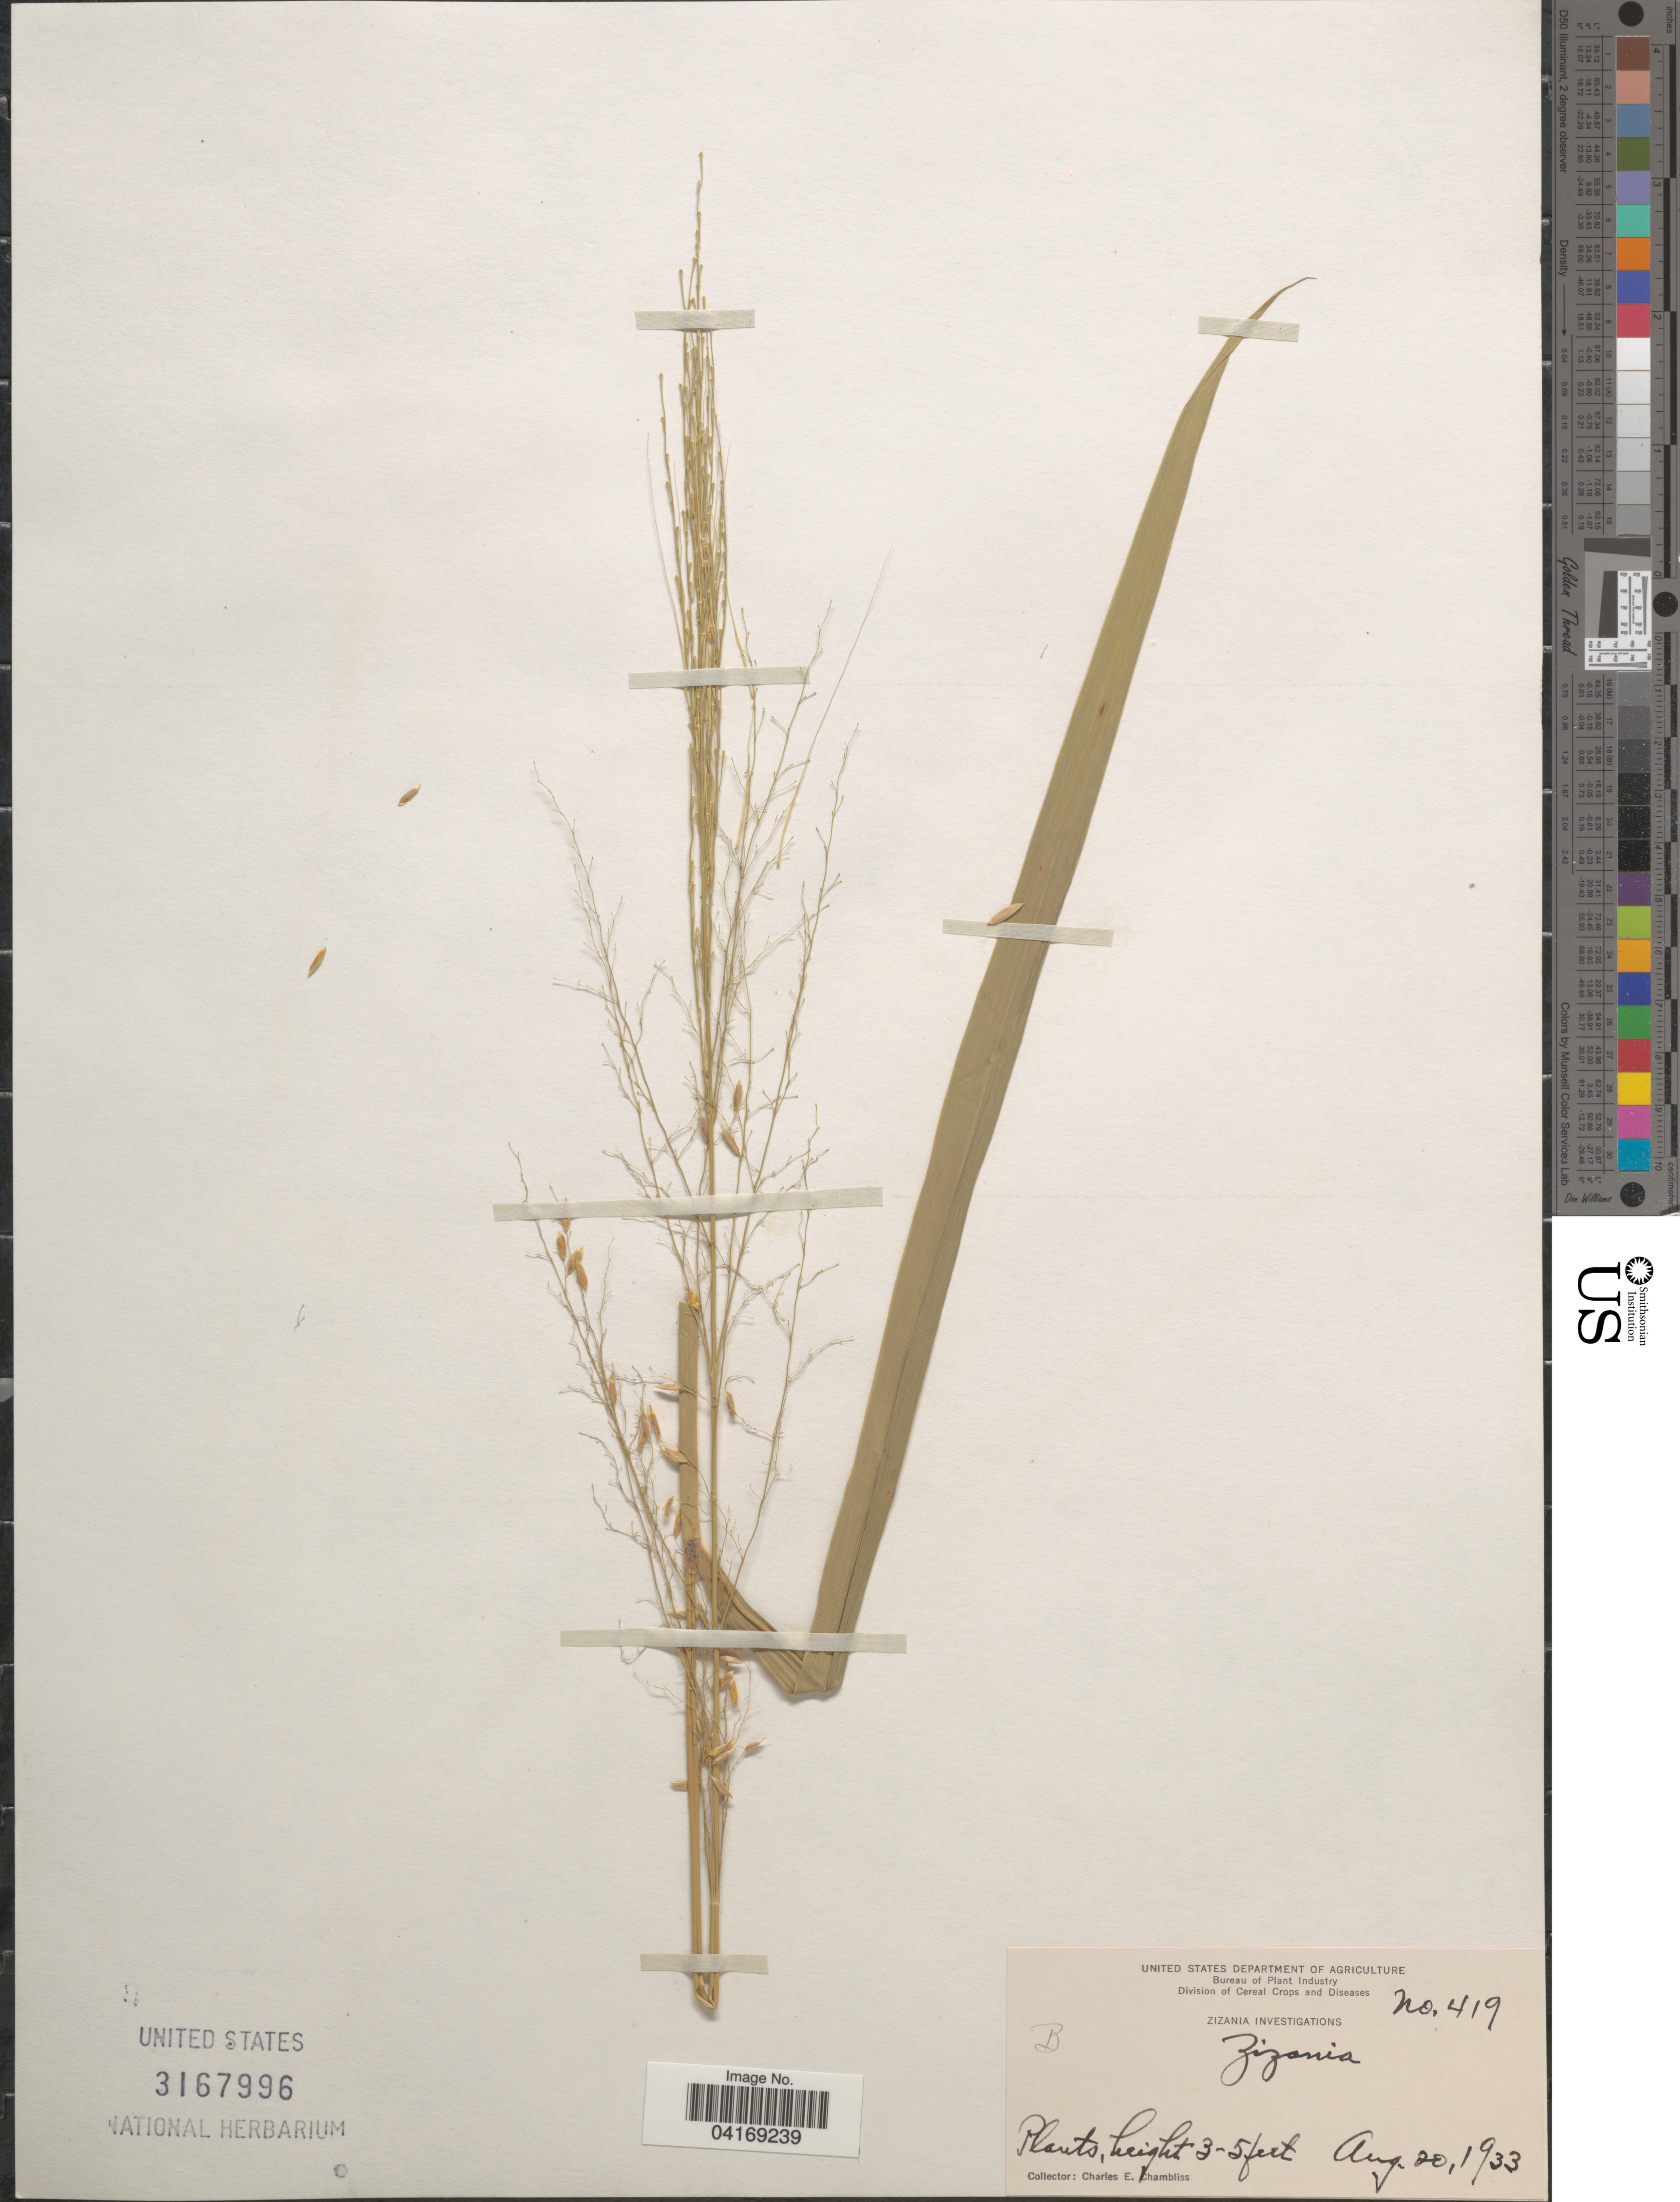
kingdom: Plantae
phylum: Tracheophyta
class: Liliopsida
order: Poales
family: Poaceae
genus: Zizania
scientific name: Zizania sp.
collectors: C. Chambliss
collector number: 419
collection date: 1933-08-20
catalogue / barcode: US 3167996